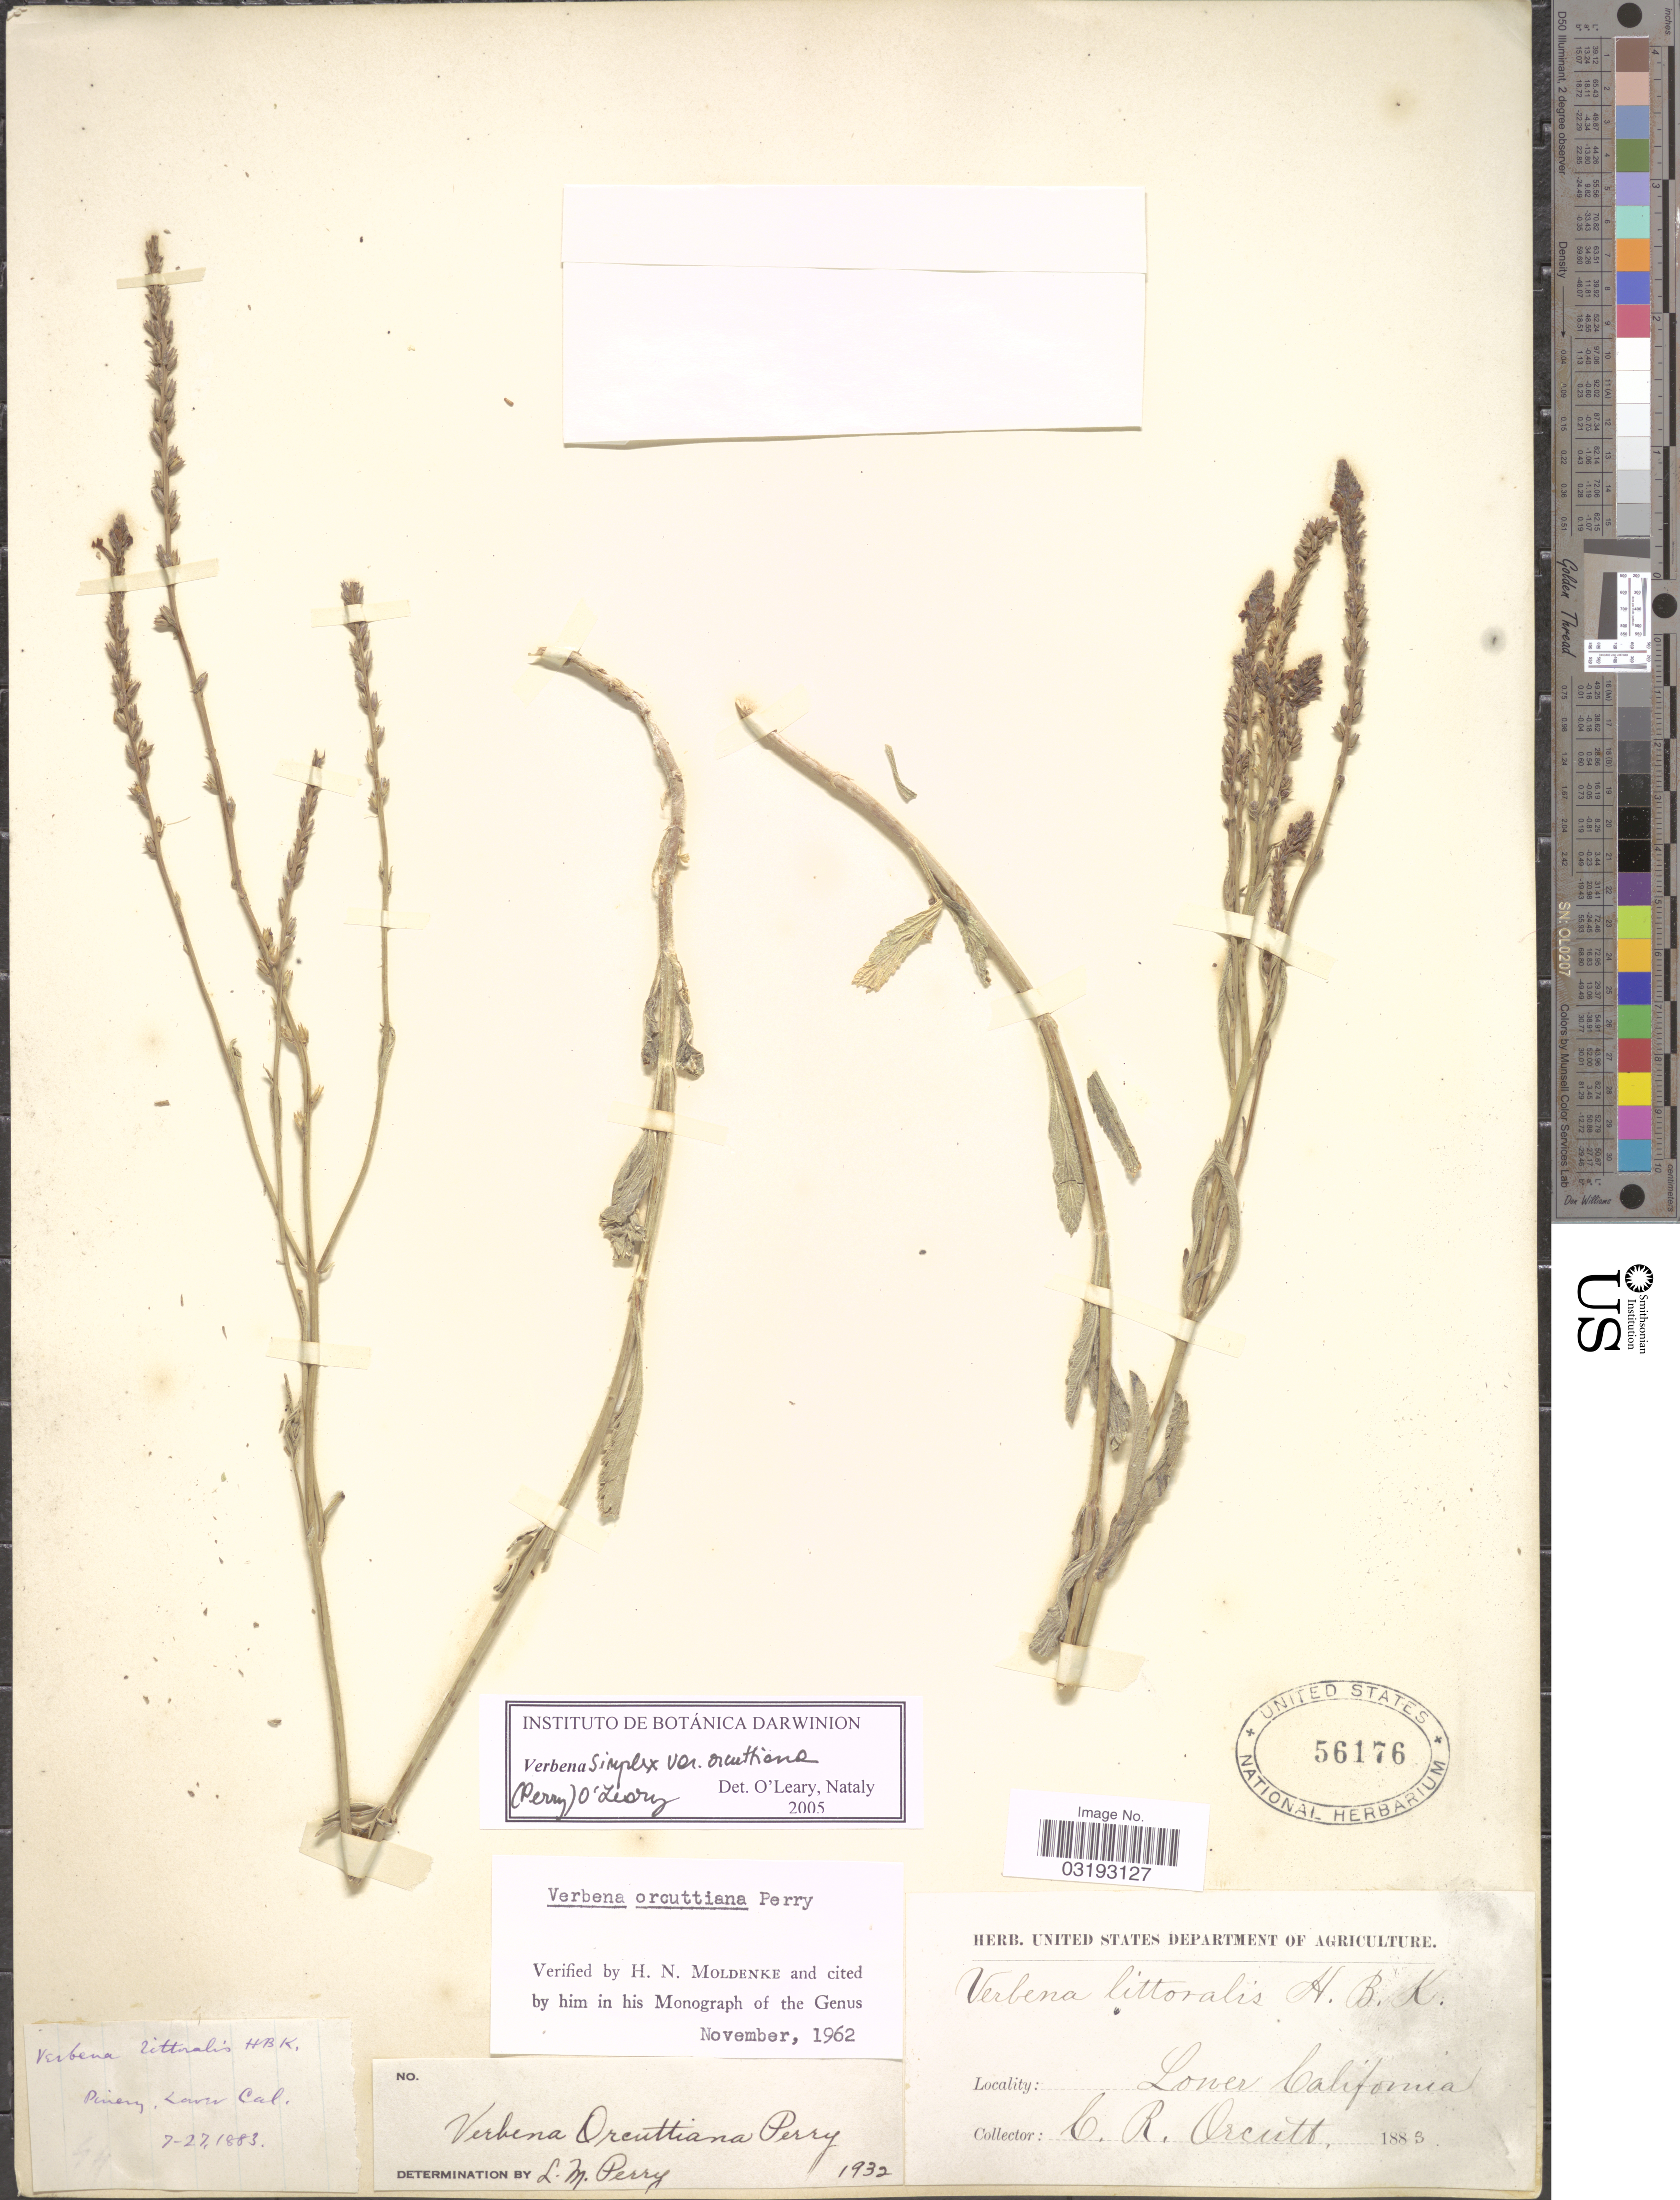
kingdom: Plantae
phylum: Tracheophyta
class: Magnoliopsida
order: Lamiales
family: Verbenaceae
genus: Verbena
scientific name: Verbena orcuttiana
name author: L.M. Perry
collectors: C. R. Orcutt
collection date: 1883-07-27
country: Mexico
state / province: Baja California Norte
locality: Lower California. Pinery.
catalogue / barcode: US 56176